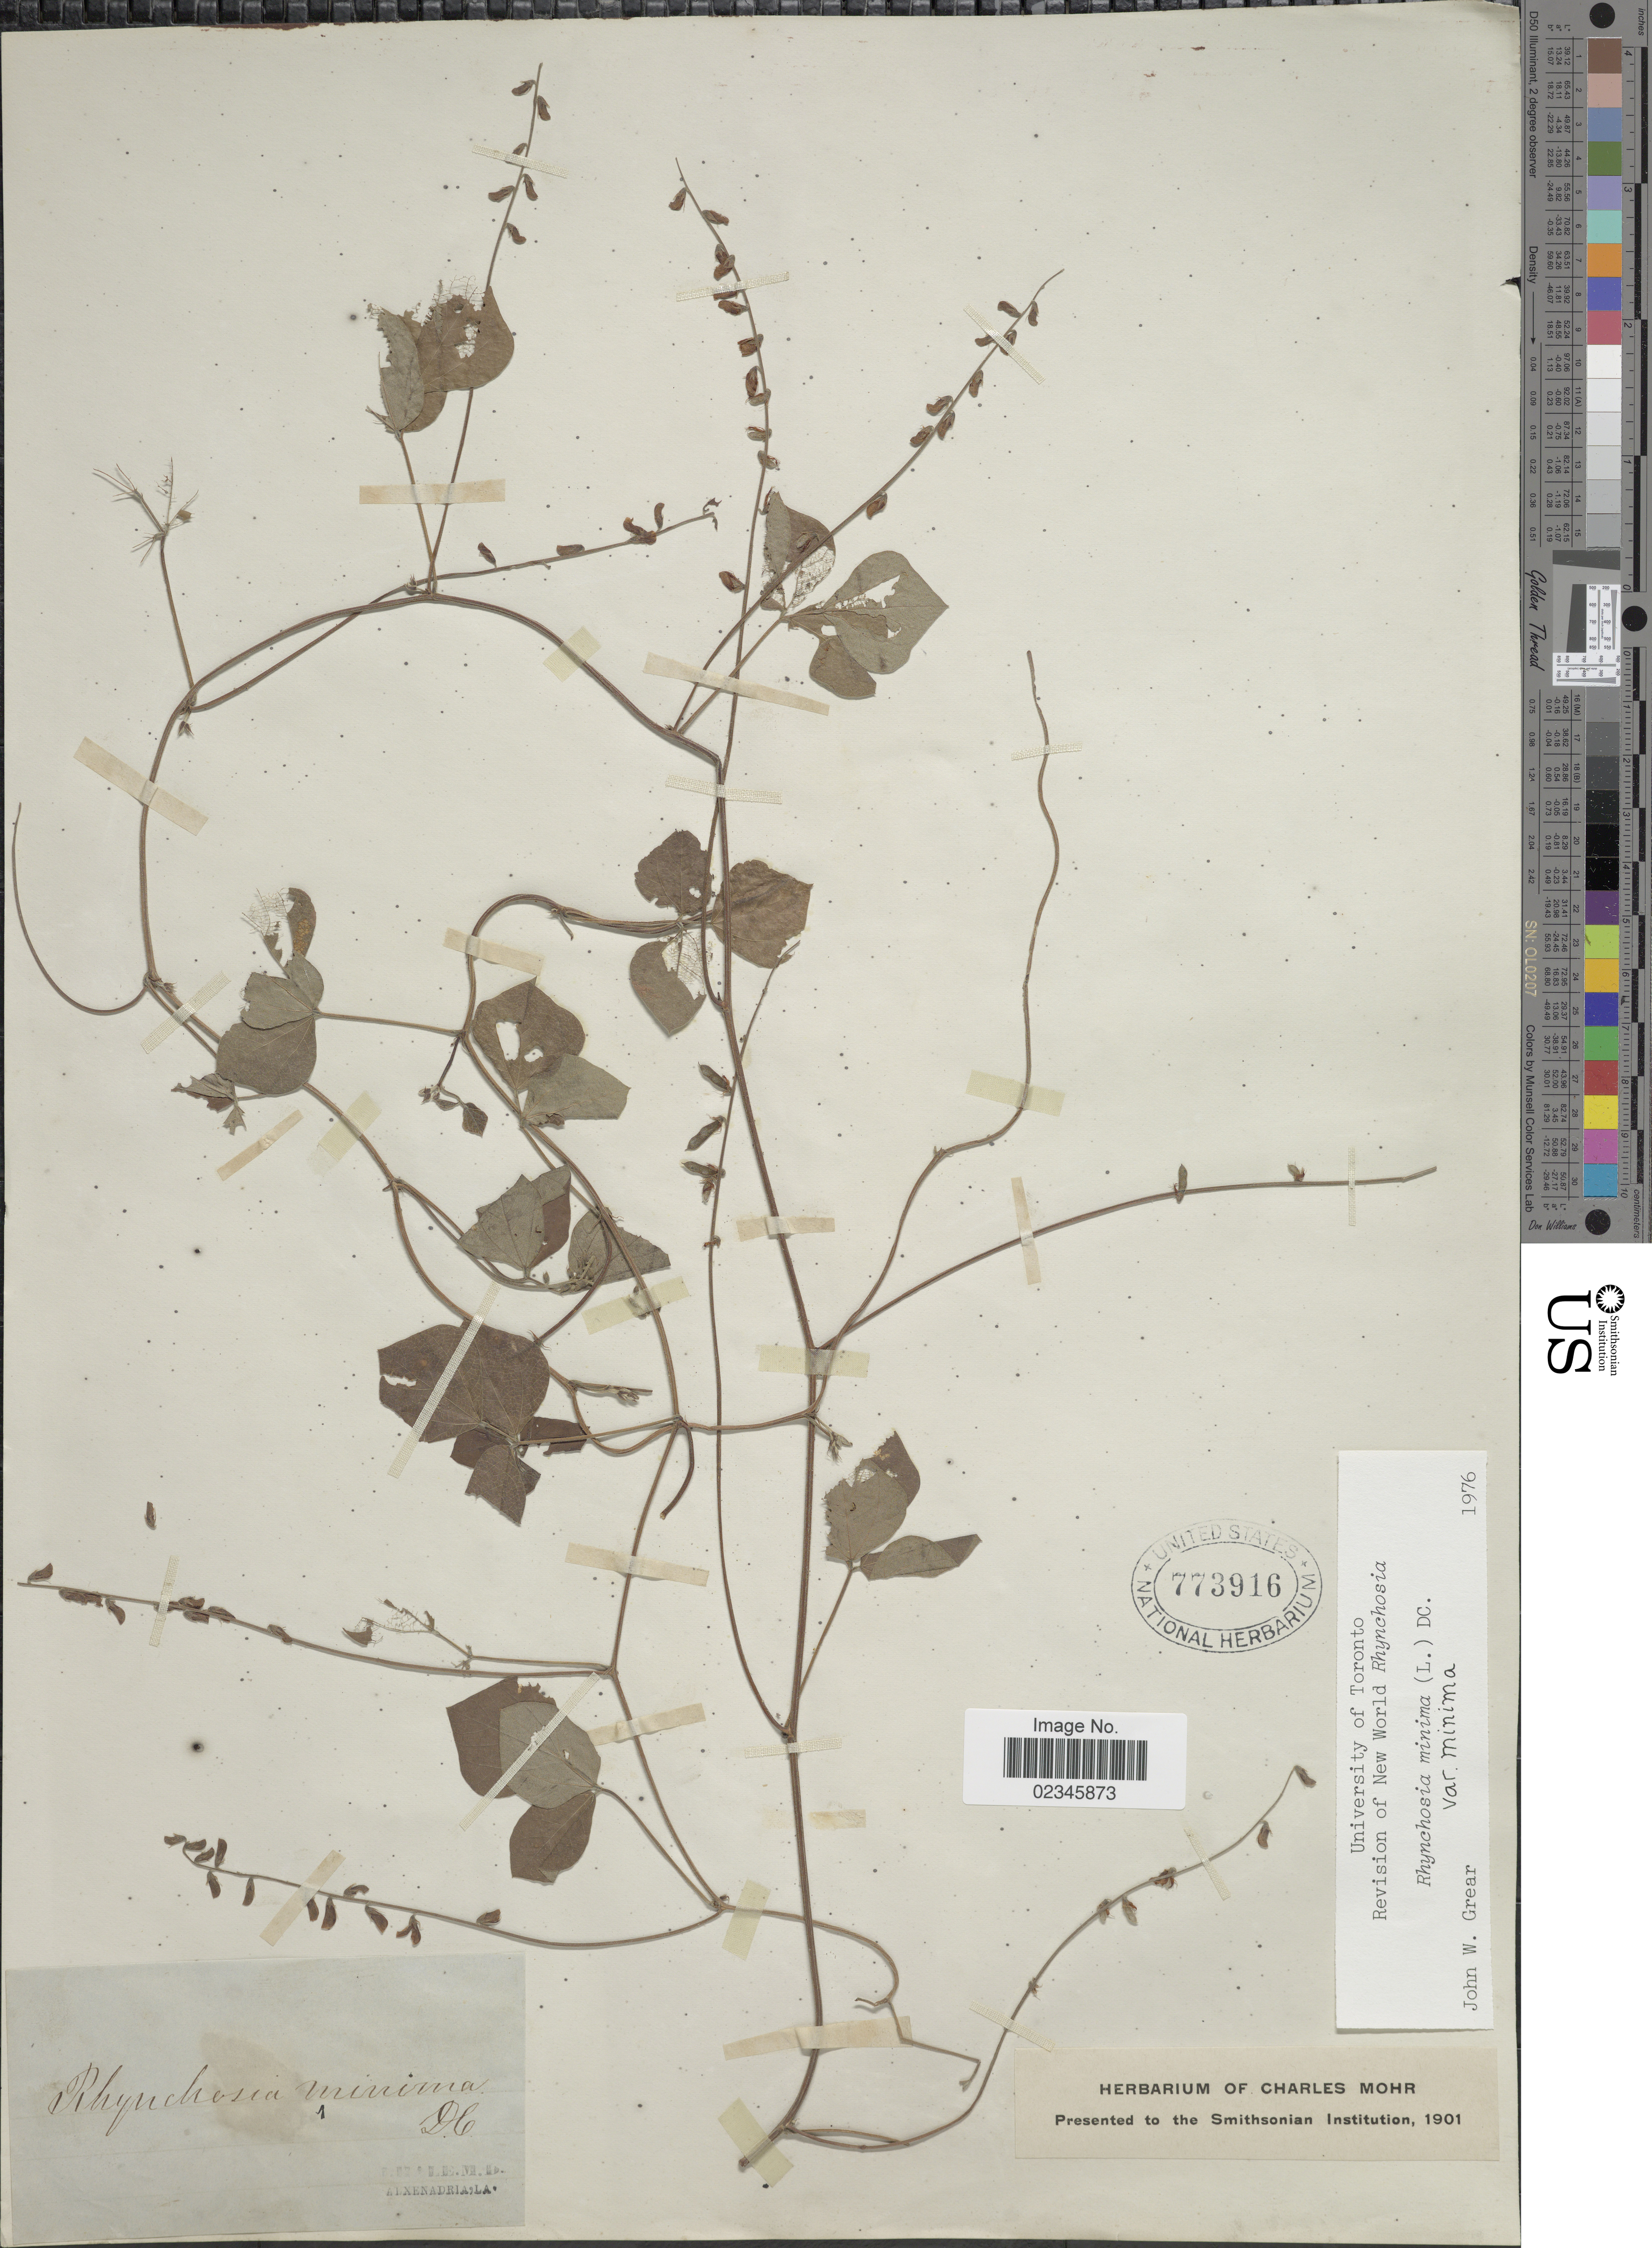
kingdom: Plantae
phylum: Tracheophyta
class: Magnoliopsida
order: Fabales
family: Fabaceae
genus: Rhynchosia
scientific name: Rhynchosia minima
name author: (L.) DC.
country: United States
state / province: Louisiana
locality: Alxenadria [unsure placement]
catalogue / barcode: US 773916